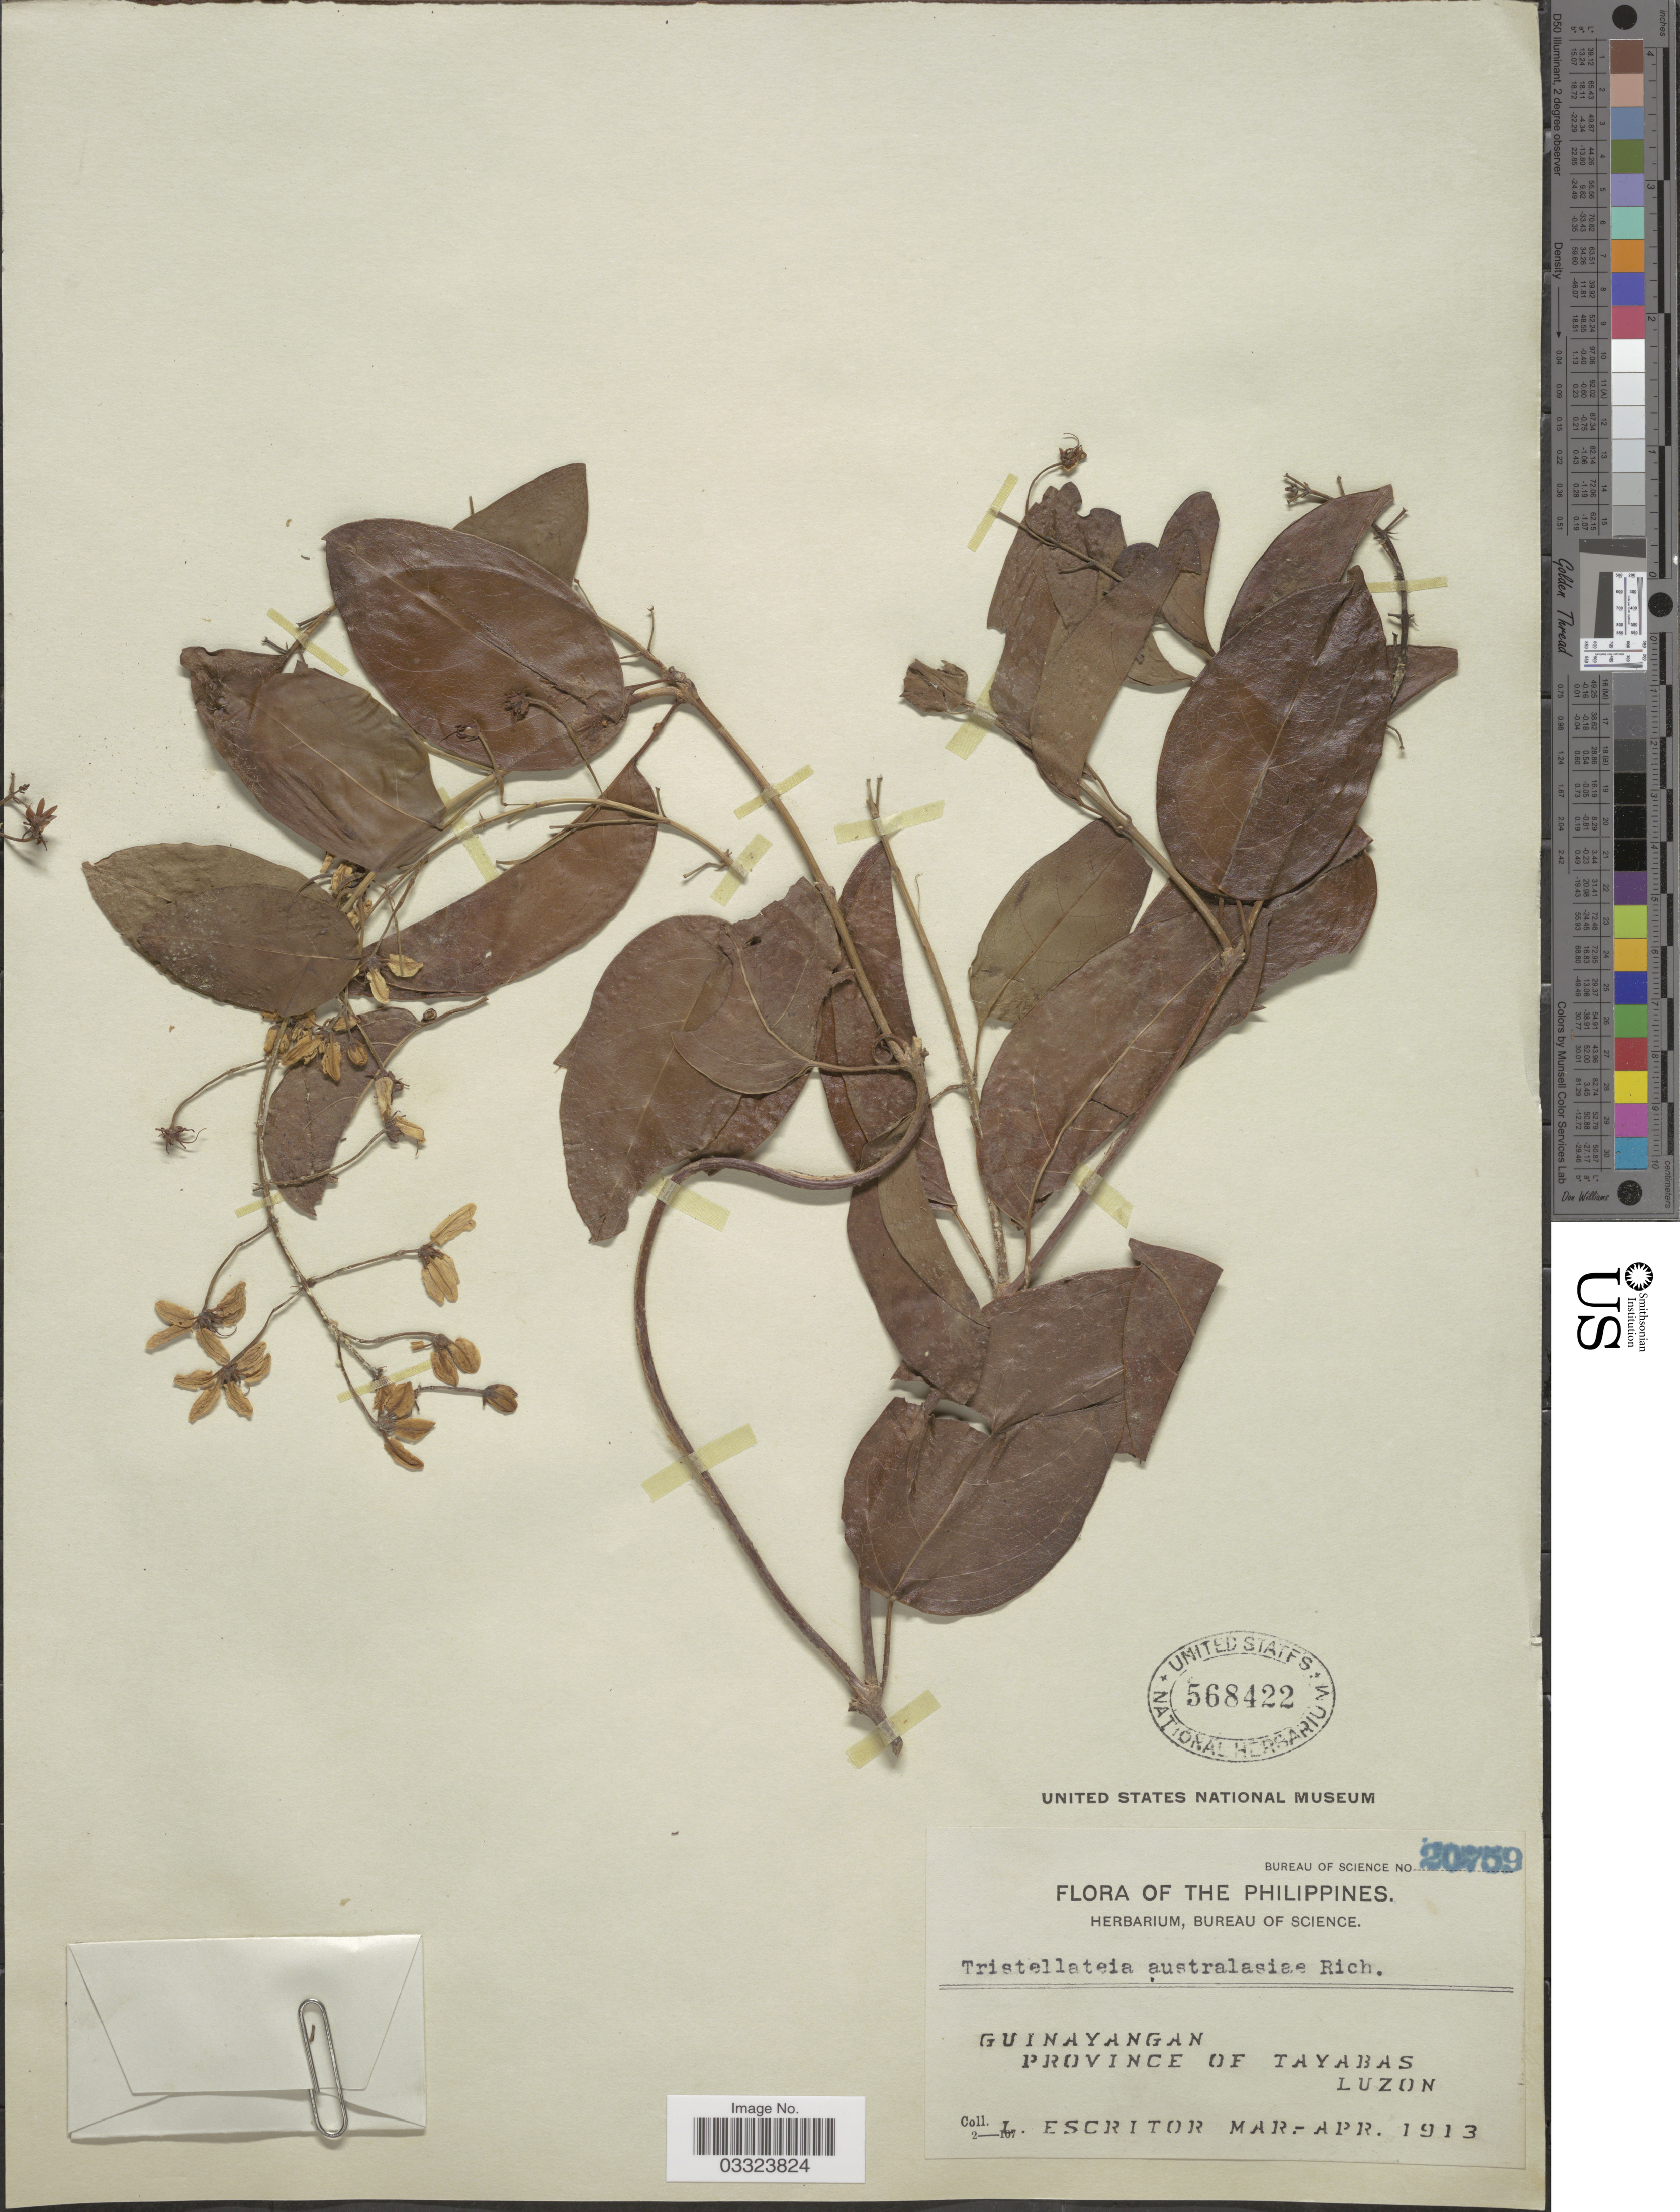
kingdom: Plantae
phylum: Tracheophyta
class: Magnoliopsida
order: Malpighiales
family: Malpighiaceae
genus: Tristellateia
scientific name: Tristellateia australasiae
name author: A. Rich.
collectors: L. Escritor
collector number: Bureau of Science 20759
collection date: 1913-03/1913-04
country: Philippines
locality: Guinayangan. Province of Tayabas. Luzon.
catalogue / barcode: US 568422